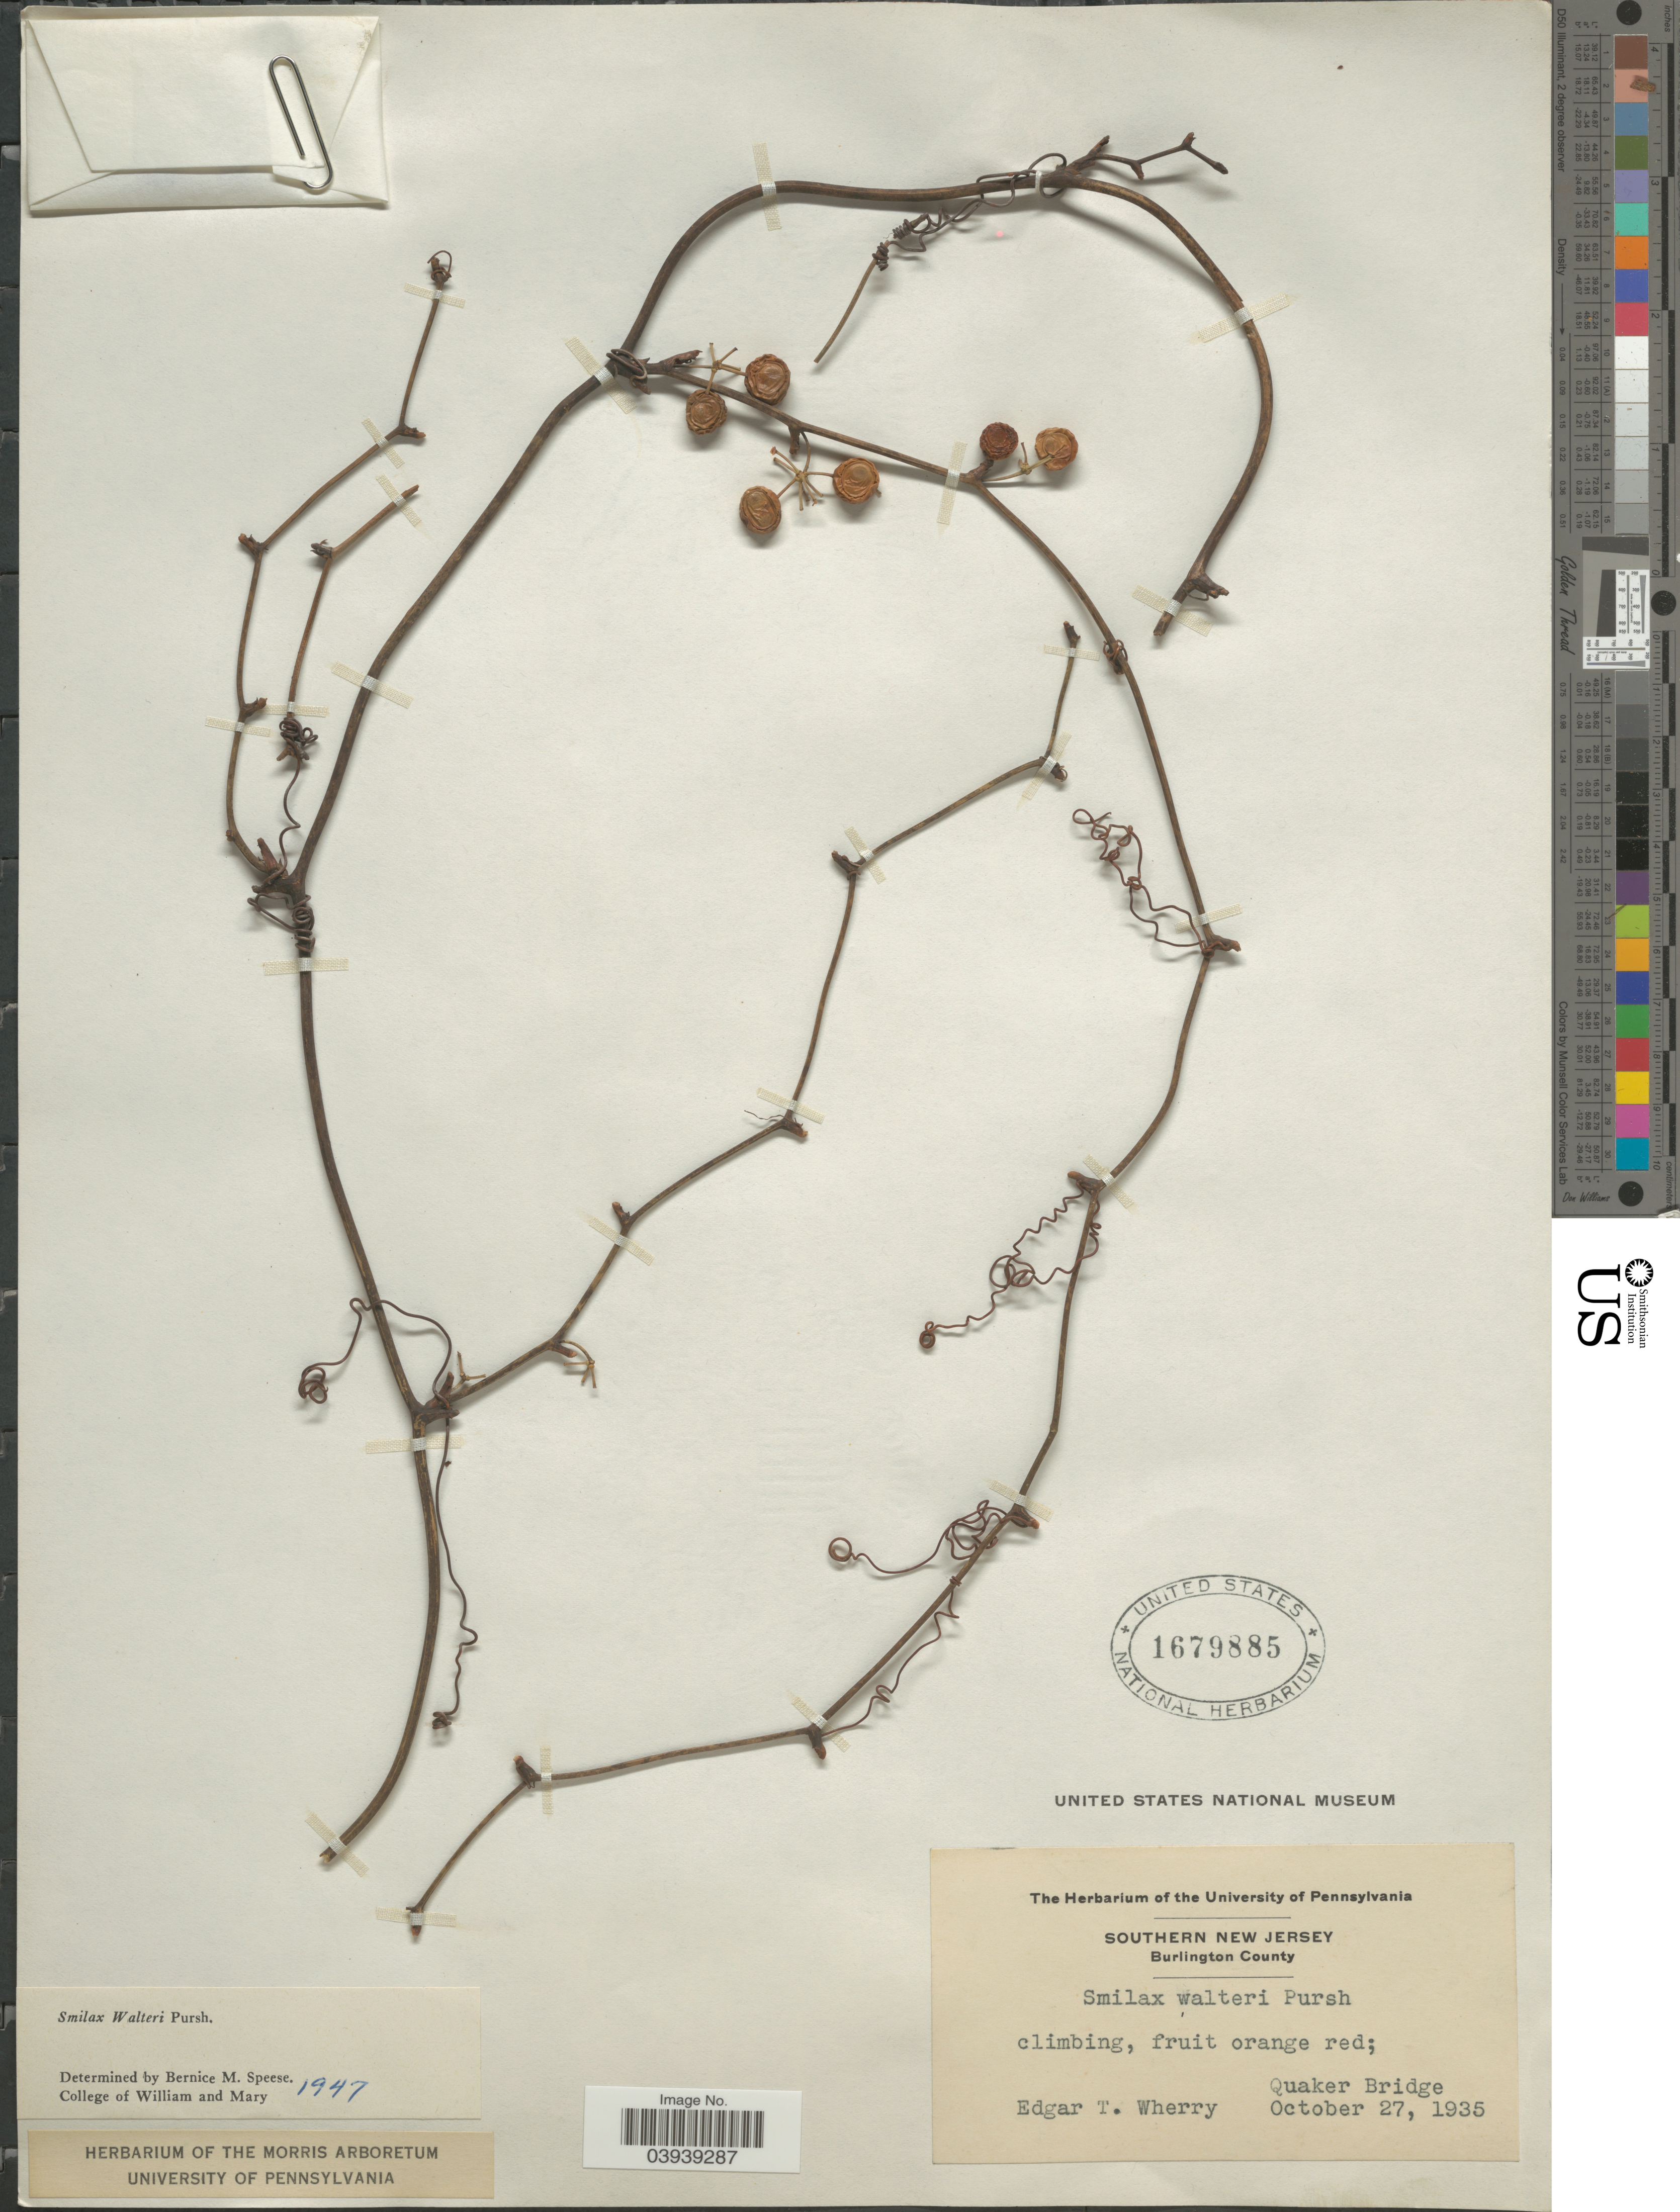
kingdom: Plantae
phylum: Tracheophyta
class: Liliopsida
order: Liliales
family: Smilacaceae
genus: Smilax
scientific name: Smilax walteri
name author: Pursh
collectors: E. T. Wherry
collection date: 1935-10-27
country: United States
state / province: New Jersey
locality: Southern New Jersey. Burlington County. Quaker Bridge.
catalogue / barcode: US 1679885